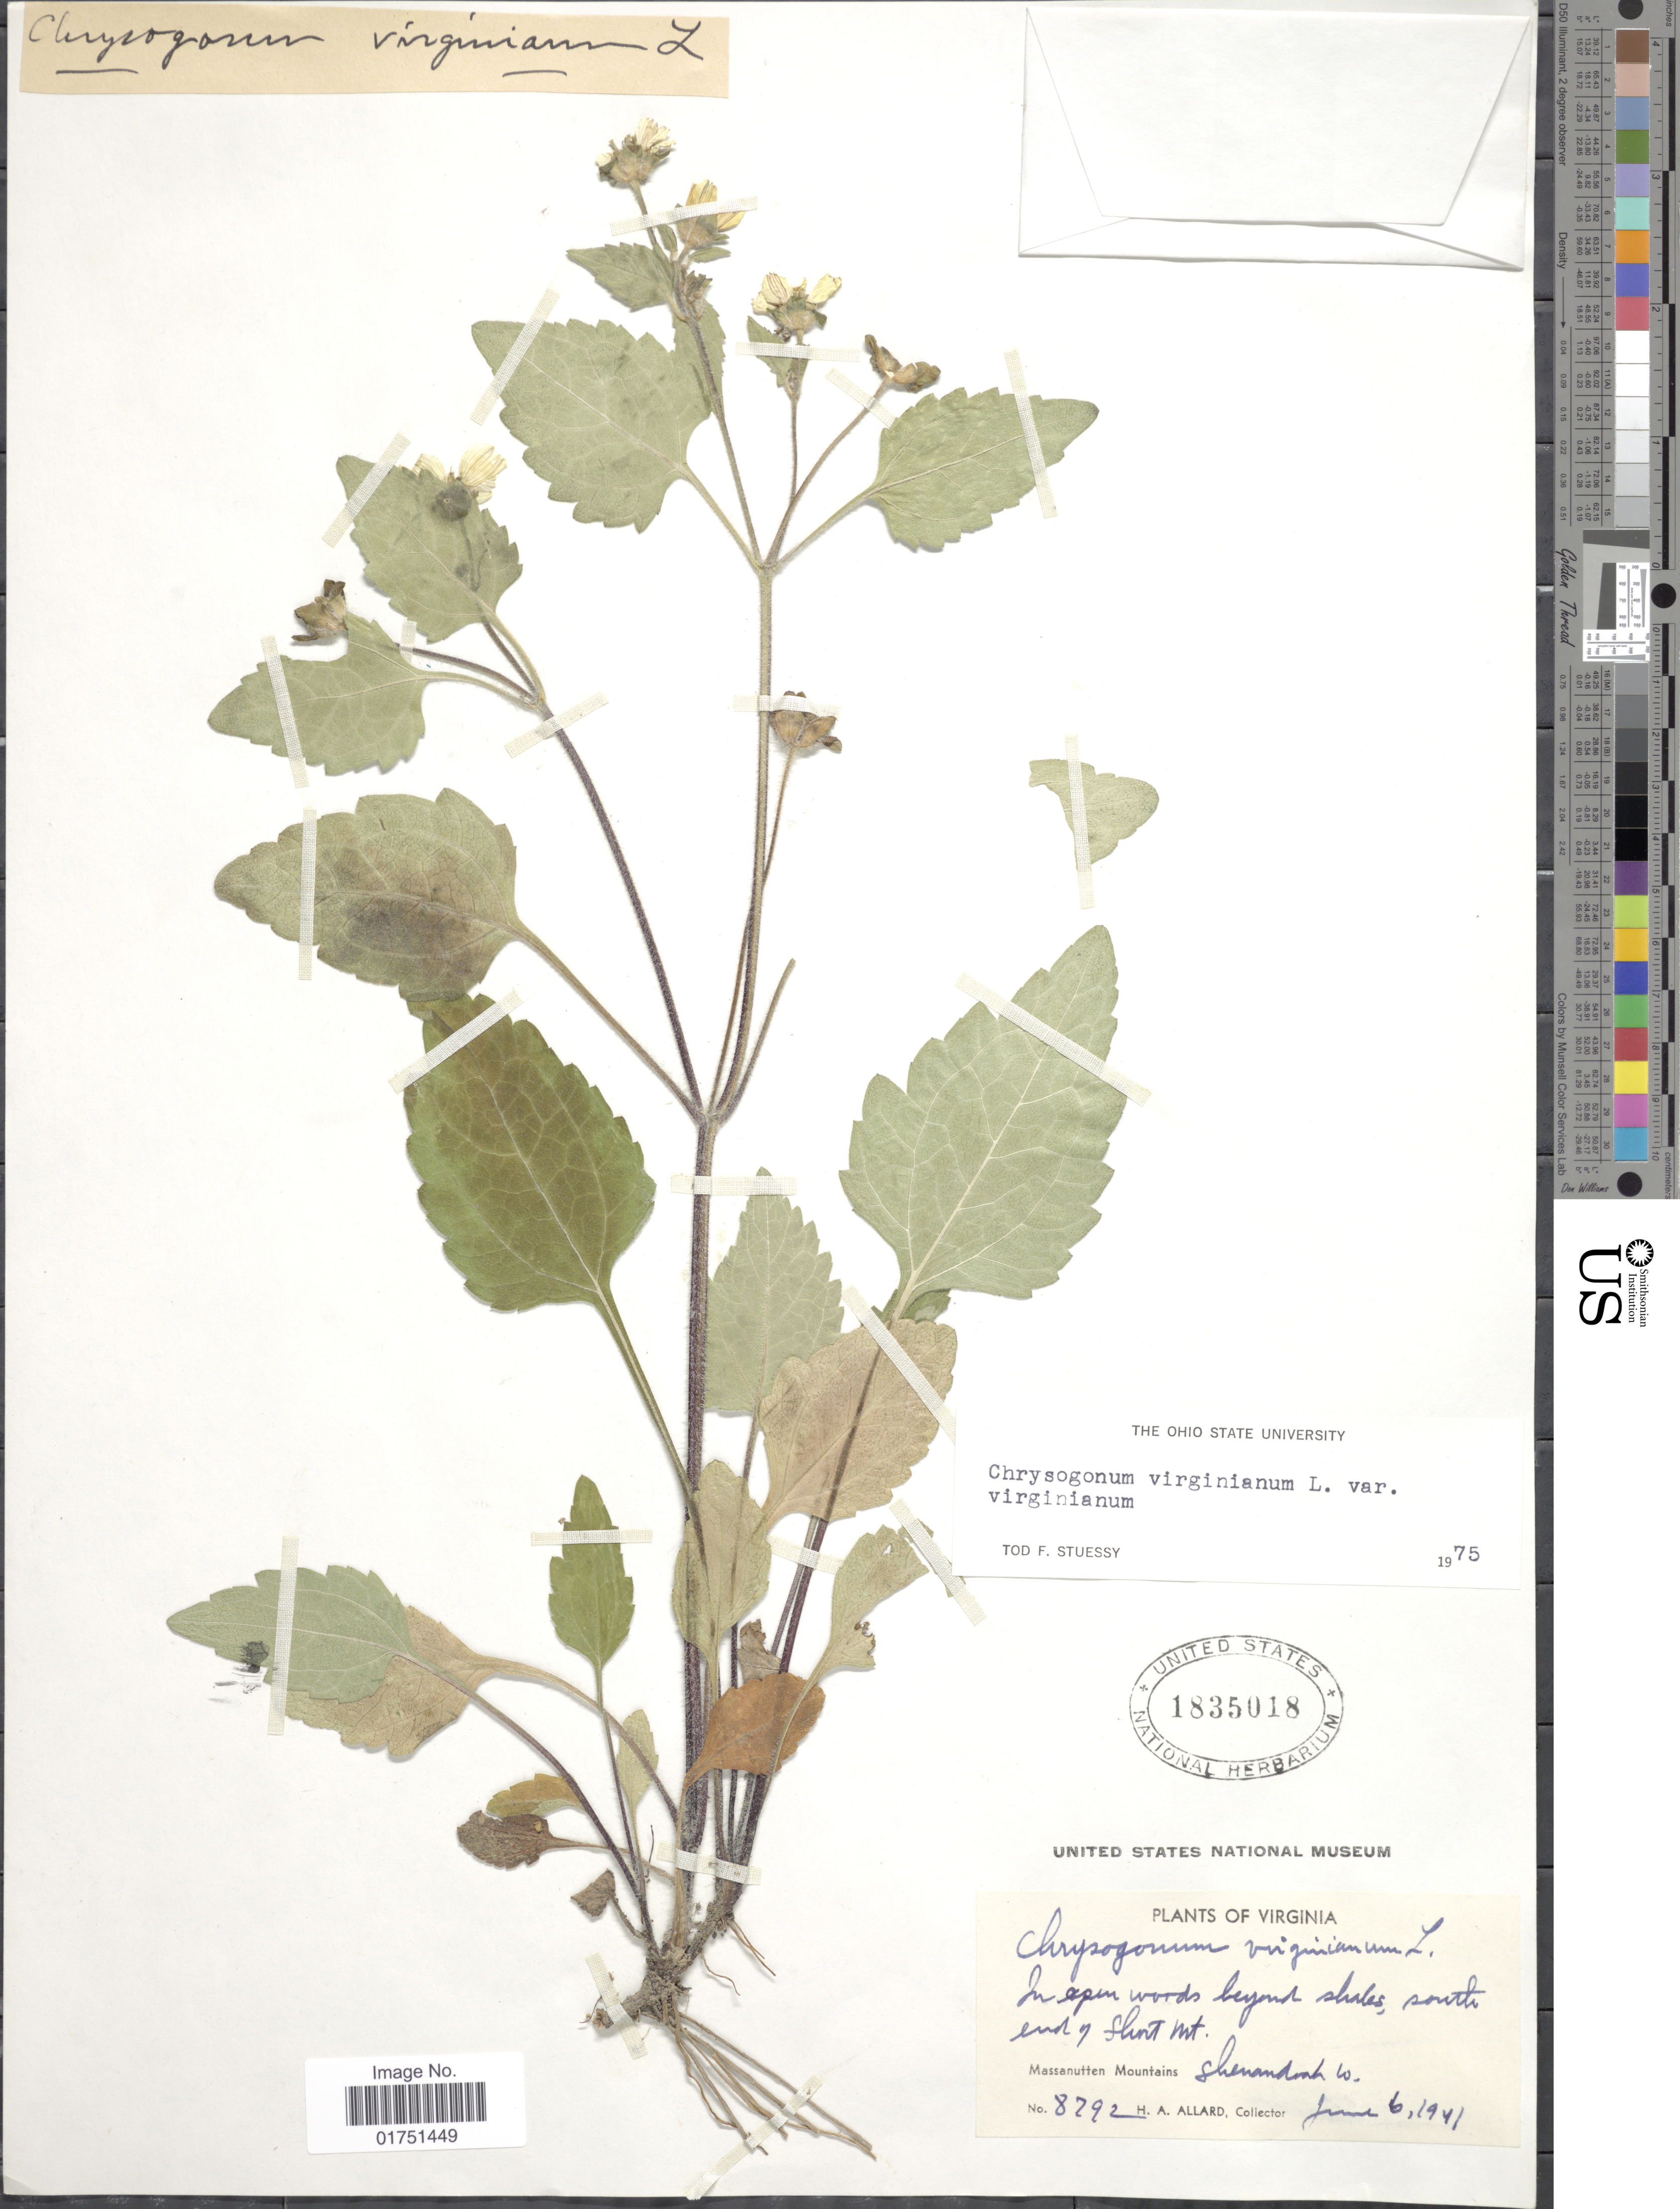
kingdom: Plantae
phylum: Tracheophyta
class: Magnoliopsida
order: Asterales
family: Asteraceae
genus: Chrysogonum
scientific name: Chrysogonum virginianum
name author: L.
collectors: H. A. Allard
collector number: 8792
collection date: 1941-06-06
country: United States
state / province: Virginia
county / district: Shenandoah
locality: In open woods beyond shales, south end of Short Mt. Massanutten Mountains, Shenandoah Co.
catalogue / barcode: US 1835018